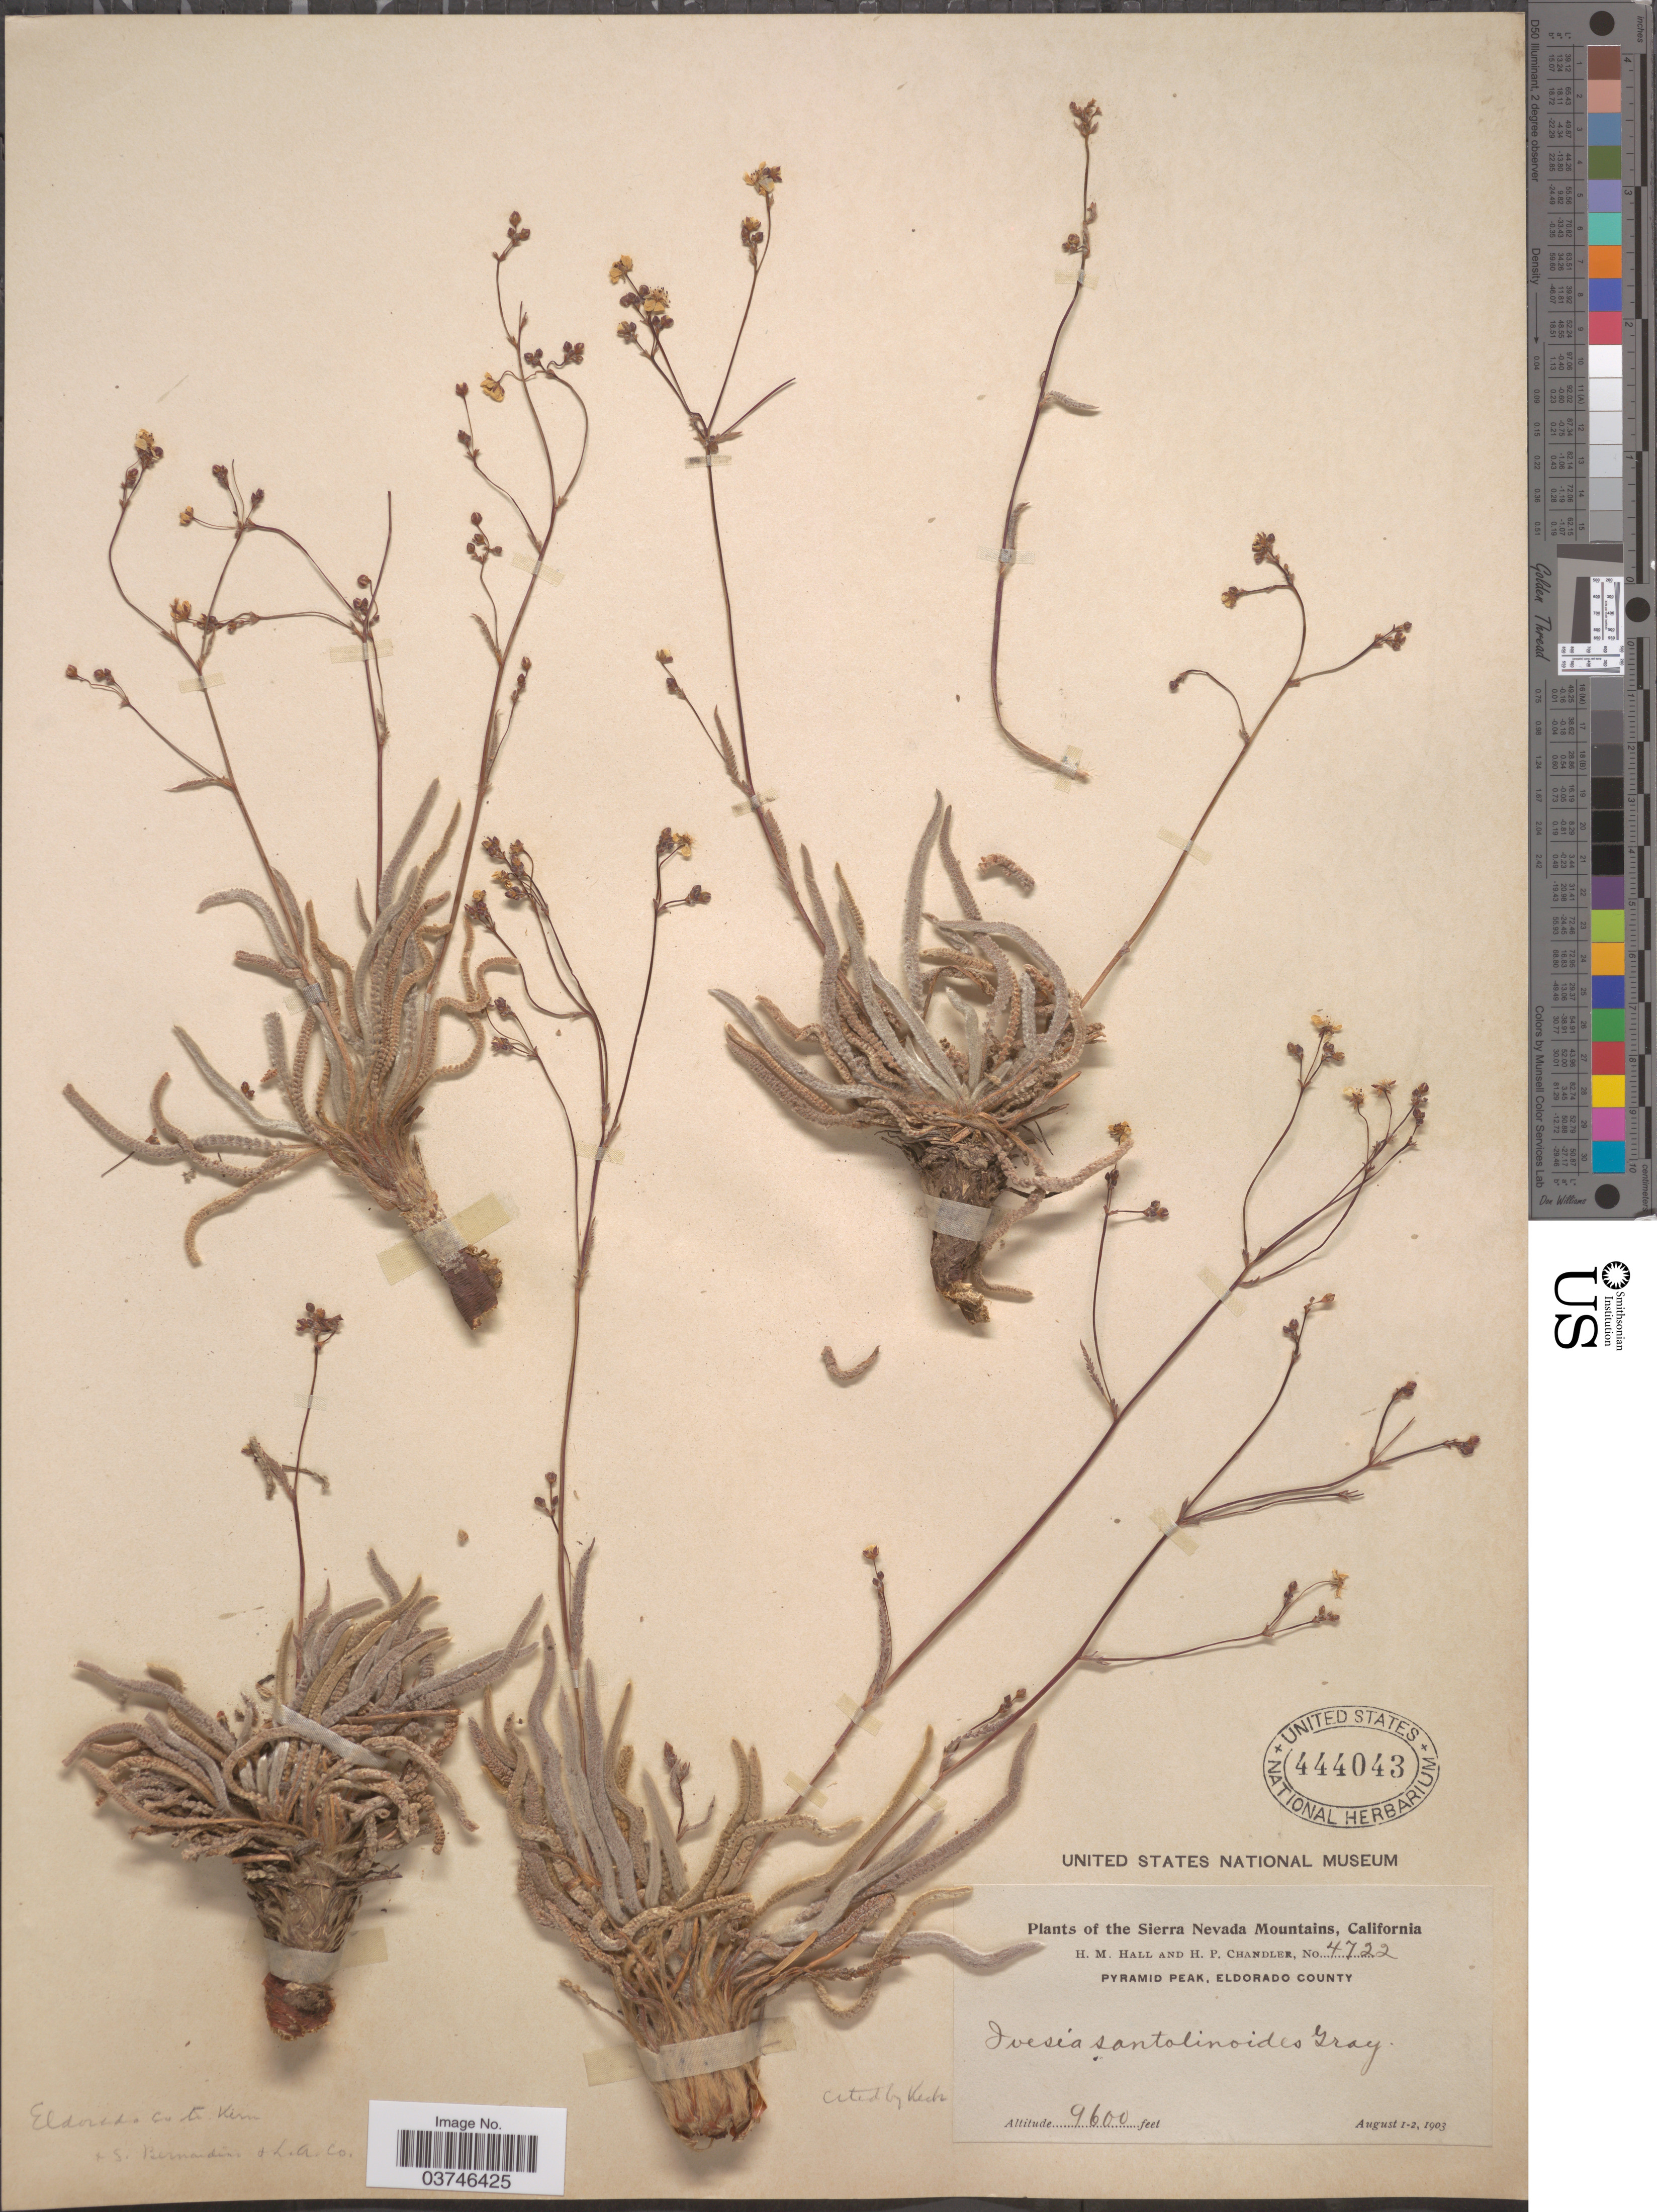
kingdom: Plantae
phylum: Tracheophyta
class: Magnoliopsida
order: Rosales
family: Rosaceae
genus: Potentilla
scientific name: Potentilla santalinoides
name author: (A. Gray) Greene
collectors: H. M. Hall & H. Chandler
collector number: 4722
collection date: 1903-08-01/1903-08-02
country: United States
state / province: California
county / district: El Dorado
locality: The Sierra Nevada Mountains. Pyramid Peak, Eldorado County.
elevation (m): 2926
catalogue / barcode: US 444043